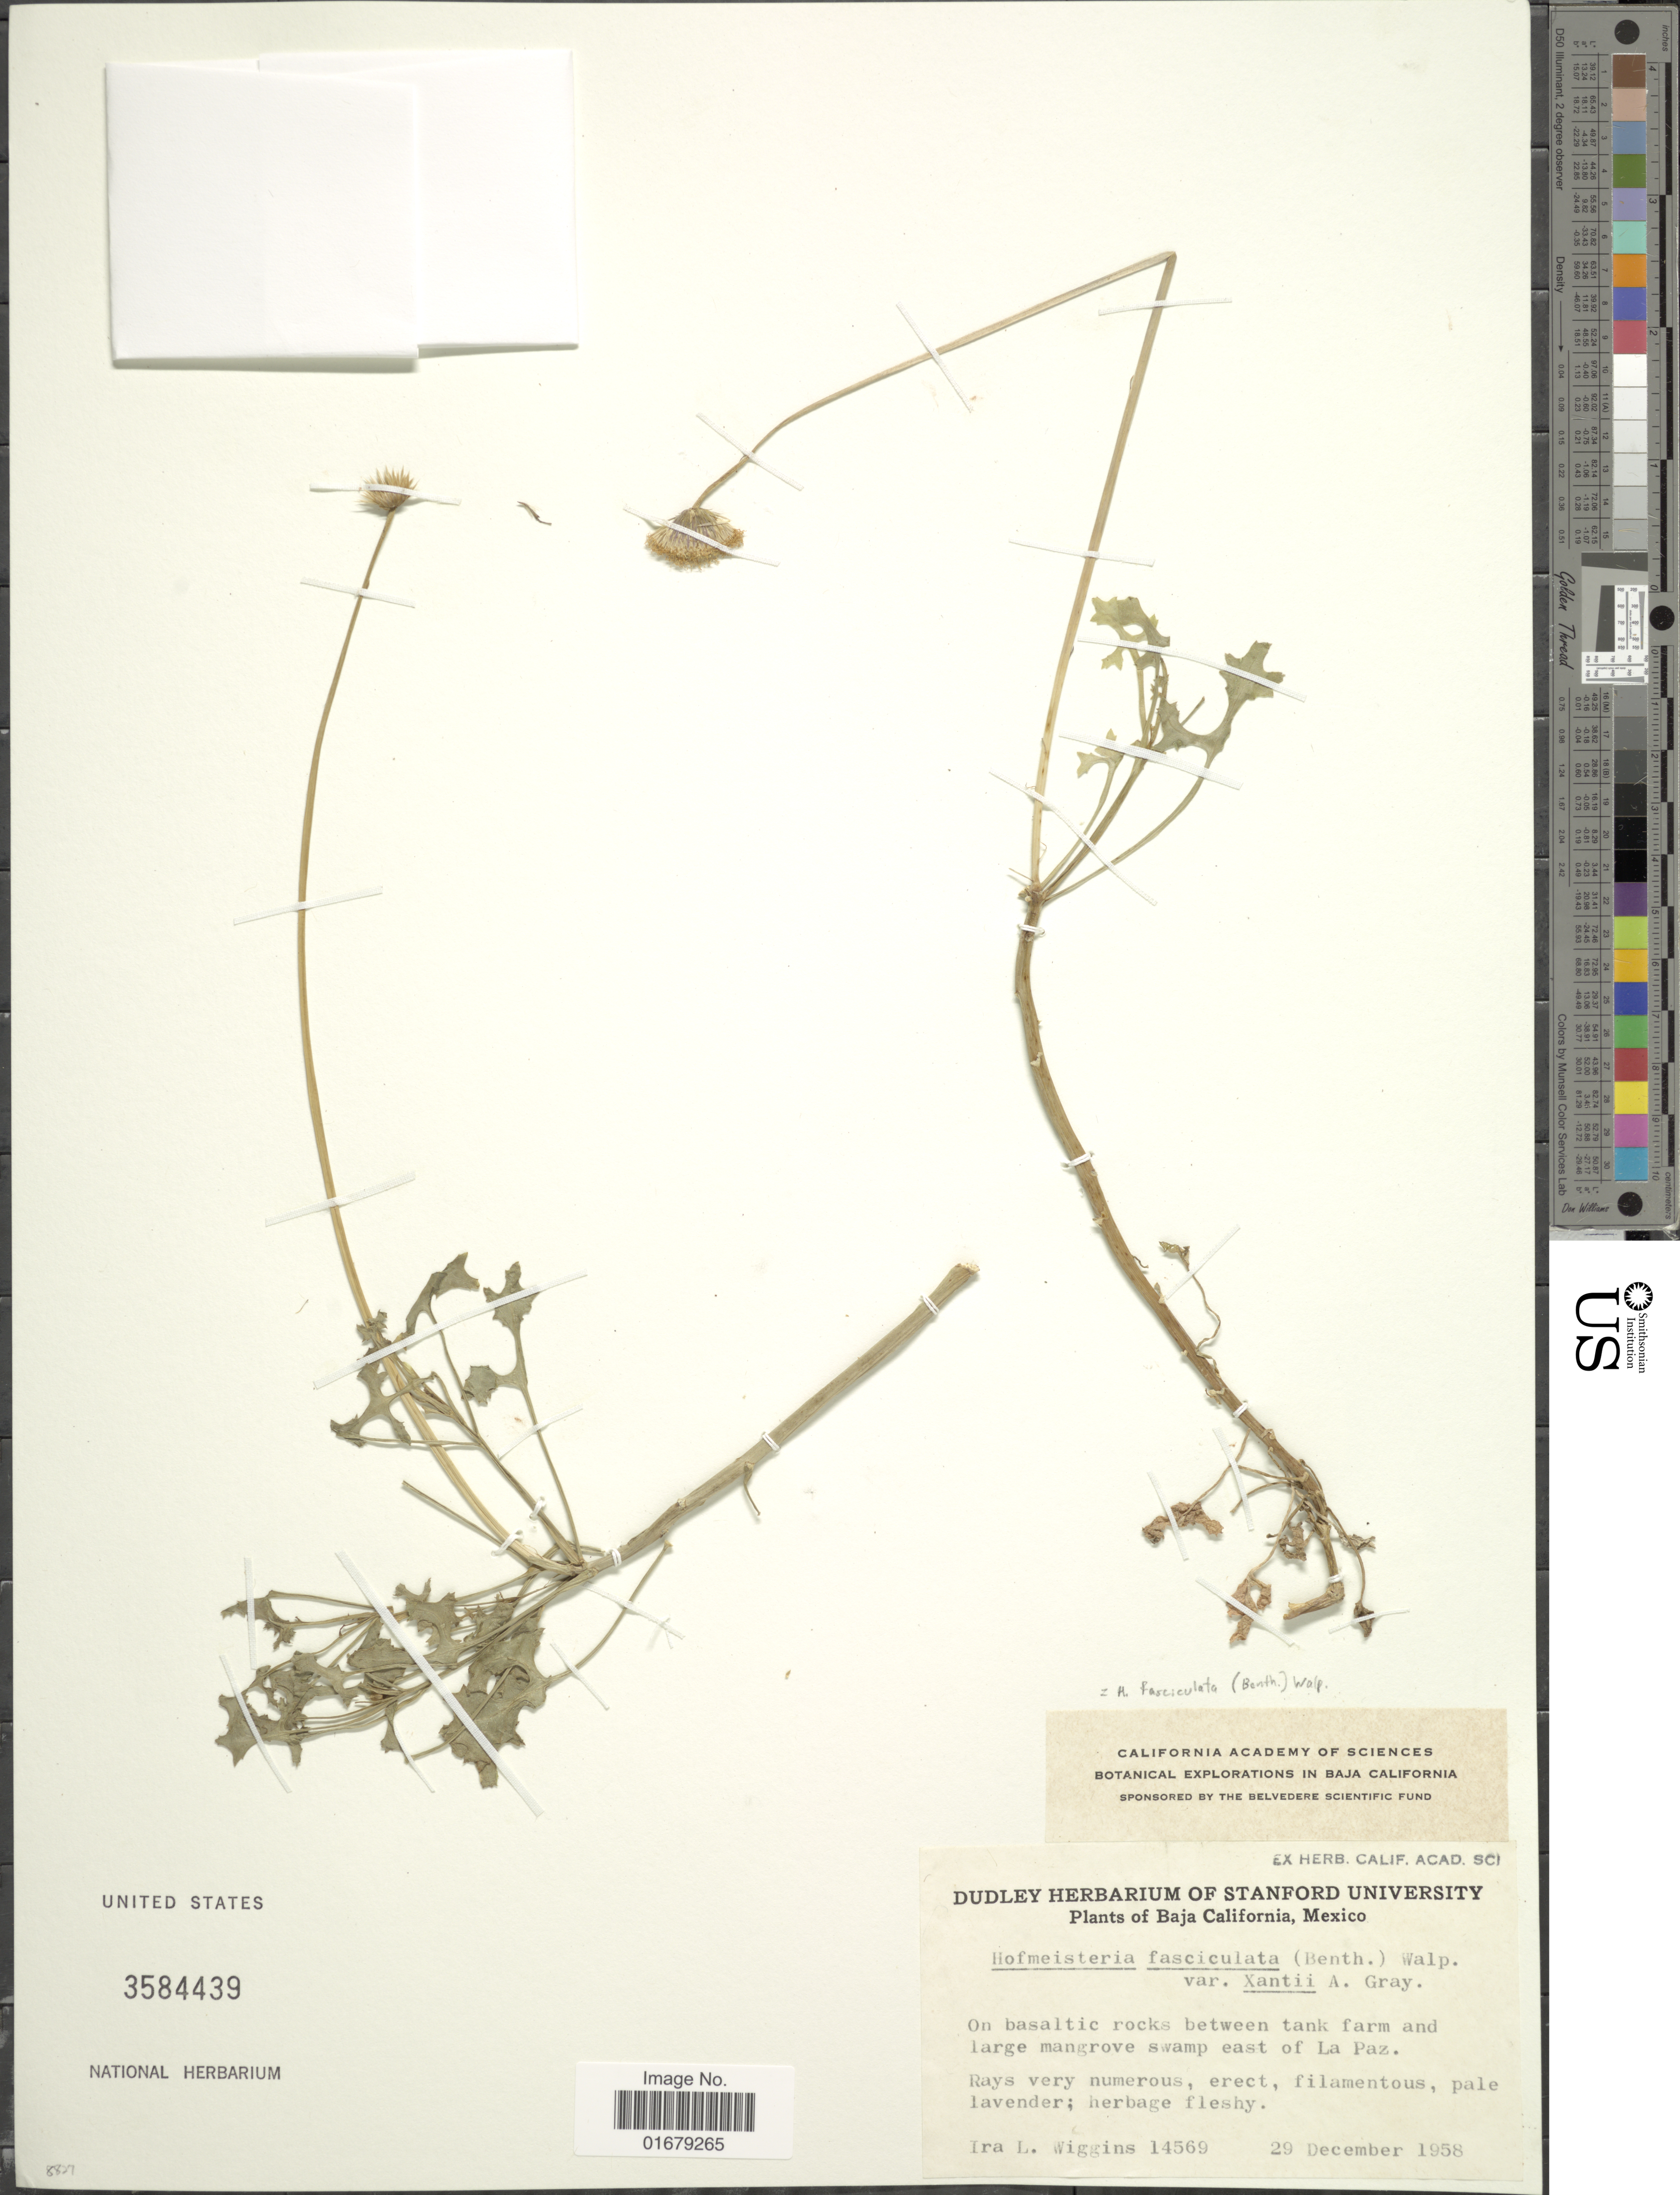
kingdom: Plantae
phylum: Tracheophyta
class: Magnoliopsida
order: Asterales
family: Asteraceae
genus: Hofmeisteria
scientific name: Hofmeisteria fasciculata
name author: (Benth.) Walp.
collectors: I. L. Wiggins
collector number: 14569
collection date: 1958-12-29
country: Mexico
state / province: Baja California Sur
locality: On basaltic rocks between tank far and large magrove swamp east of La Paz.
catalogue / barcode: US 3584439